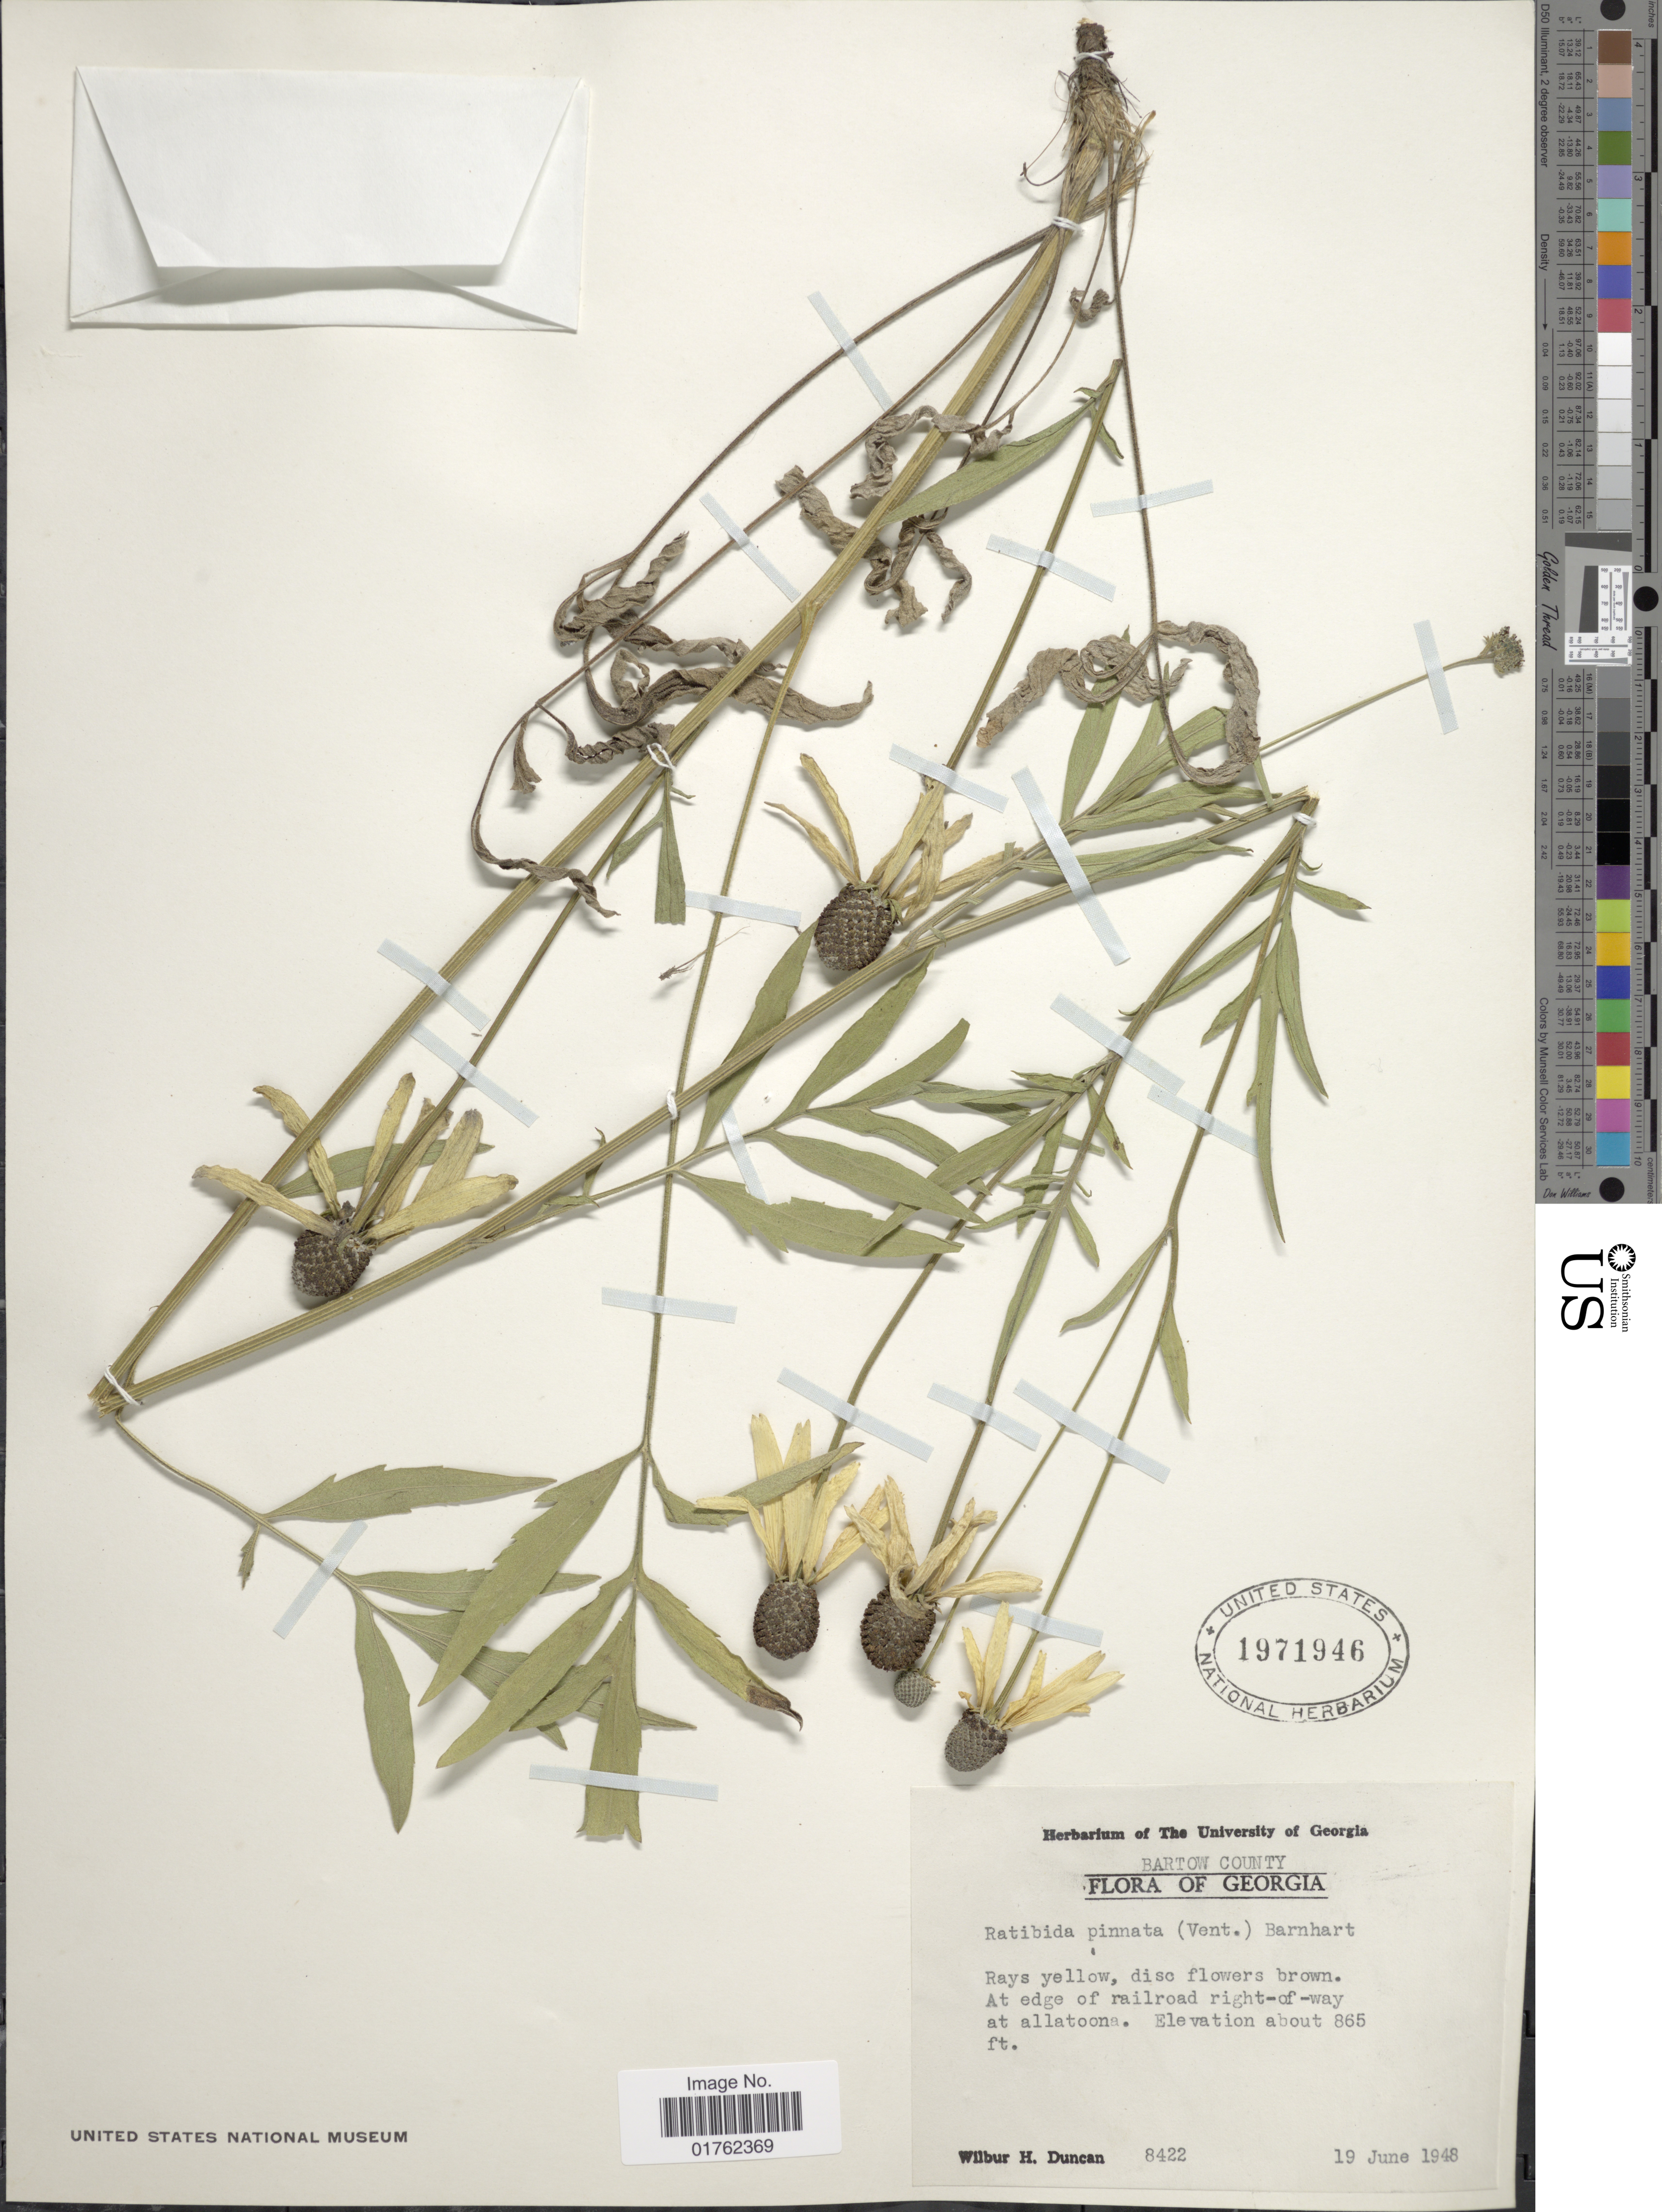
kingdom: Plantae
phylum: Tracheophyta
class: Magnoliopsida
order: Asterales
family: Asteraceae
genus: Ratibida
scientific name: Ratibida pinnata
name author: (Vent.) Barnhart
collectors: W. H. Duncan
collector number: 8422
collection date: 1948-06-19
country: United States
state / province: Georgia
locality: Bartow County, At edge of railroad right-of-way at allatoona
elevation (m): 264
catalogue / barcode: US 1971946